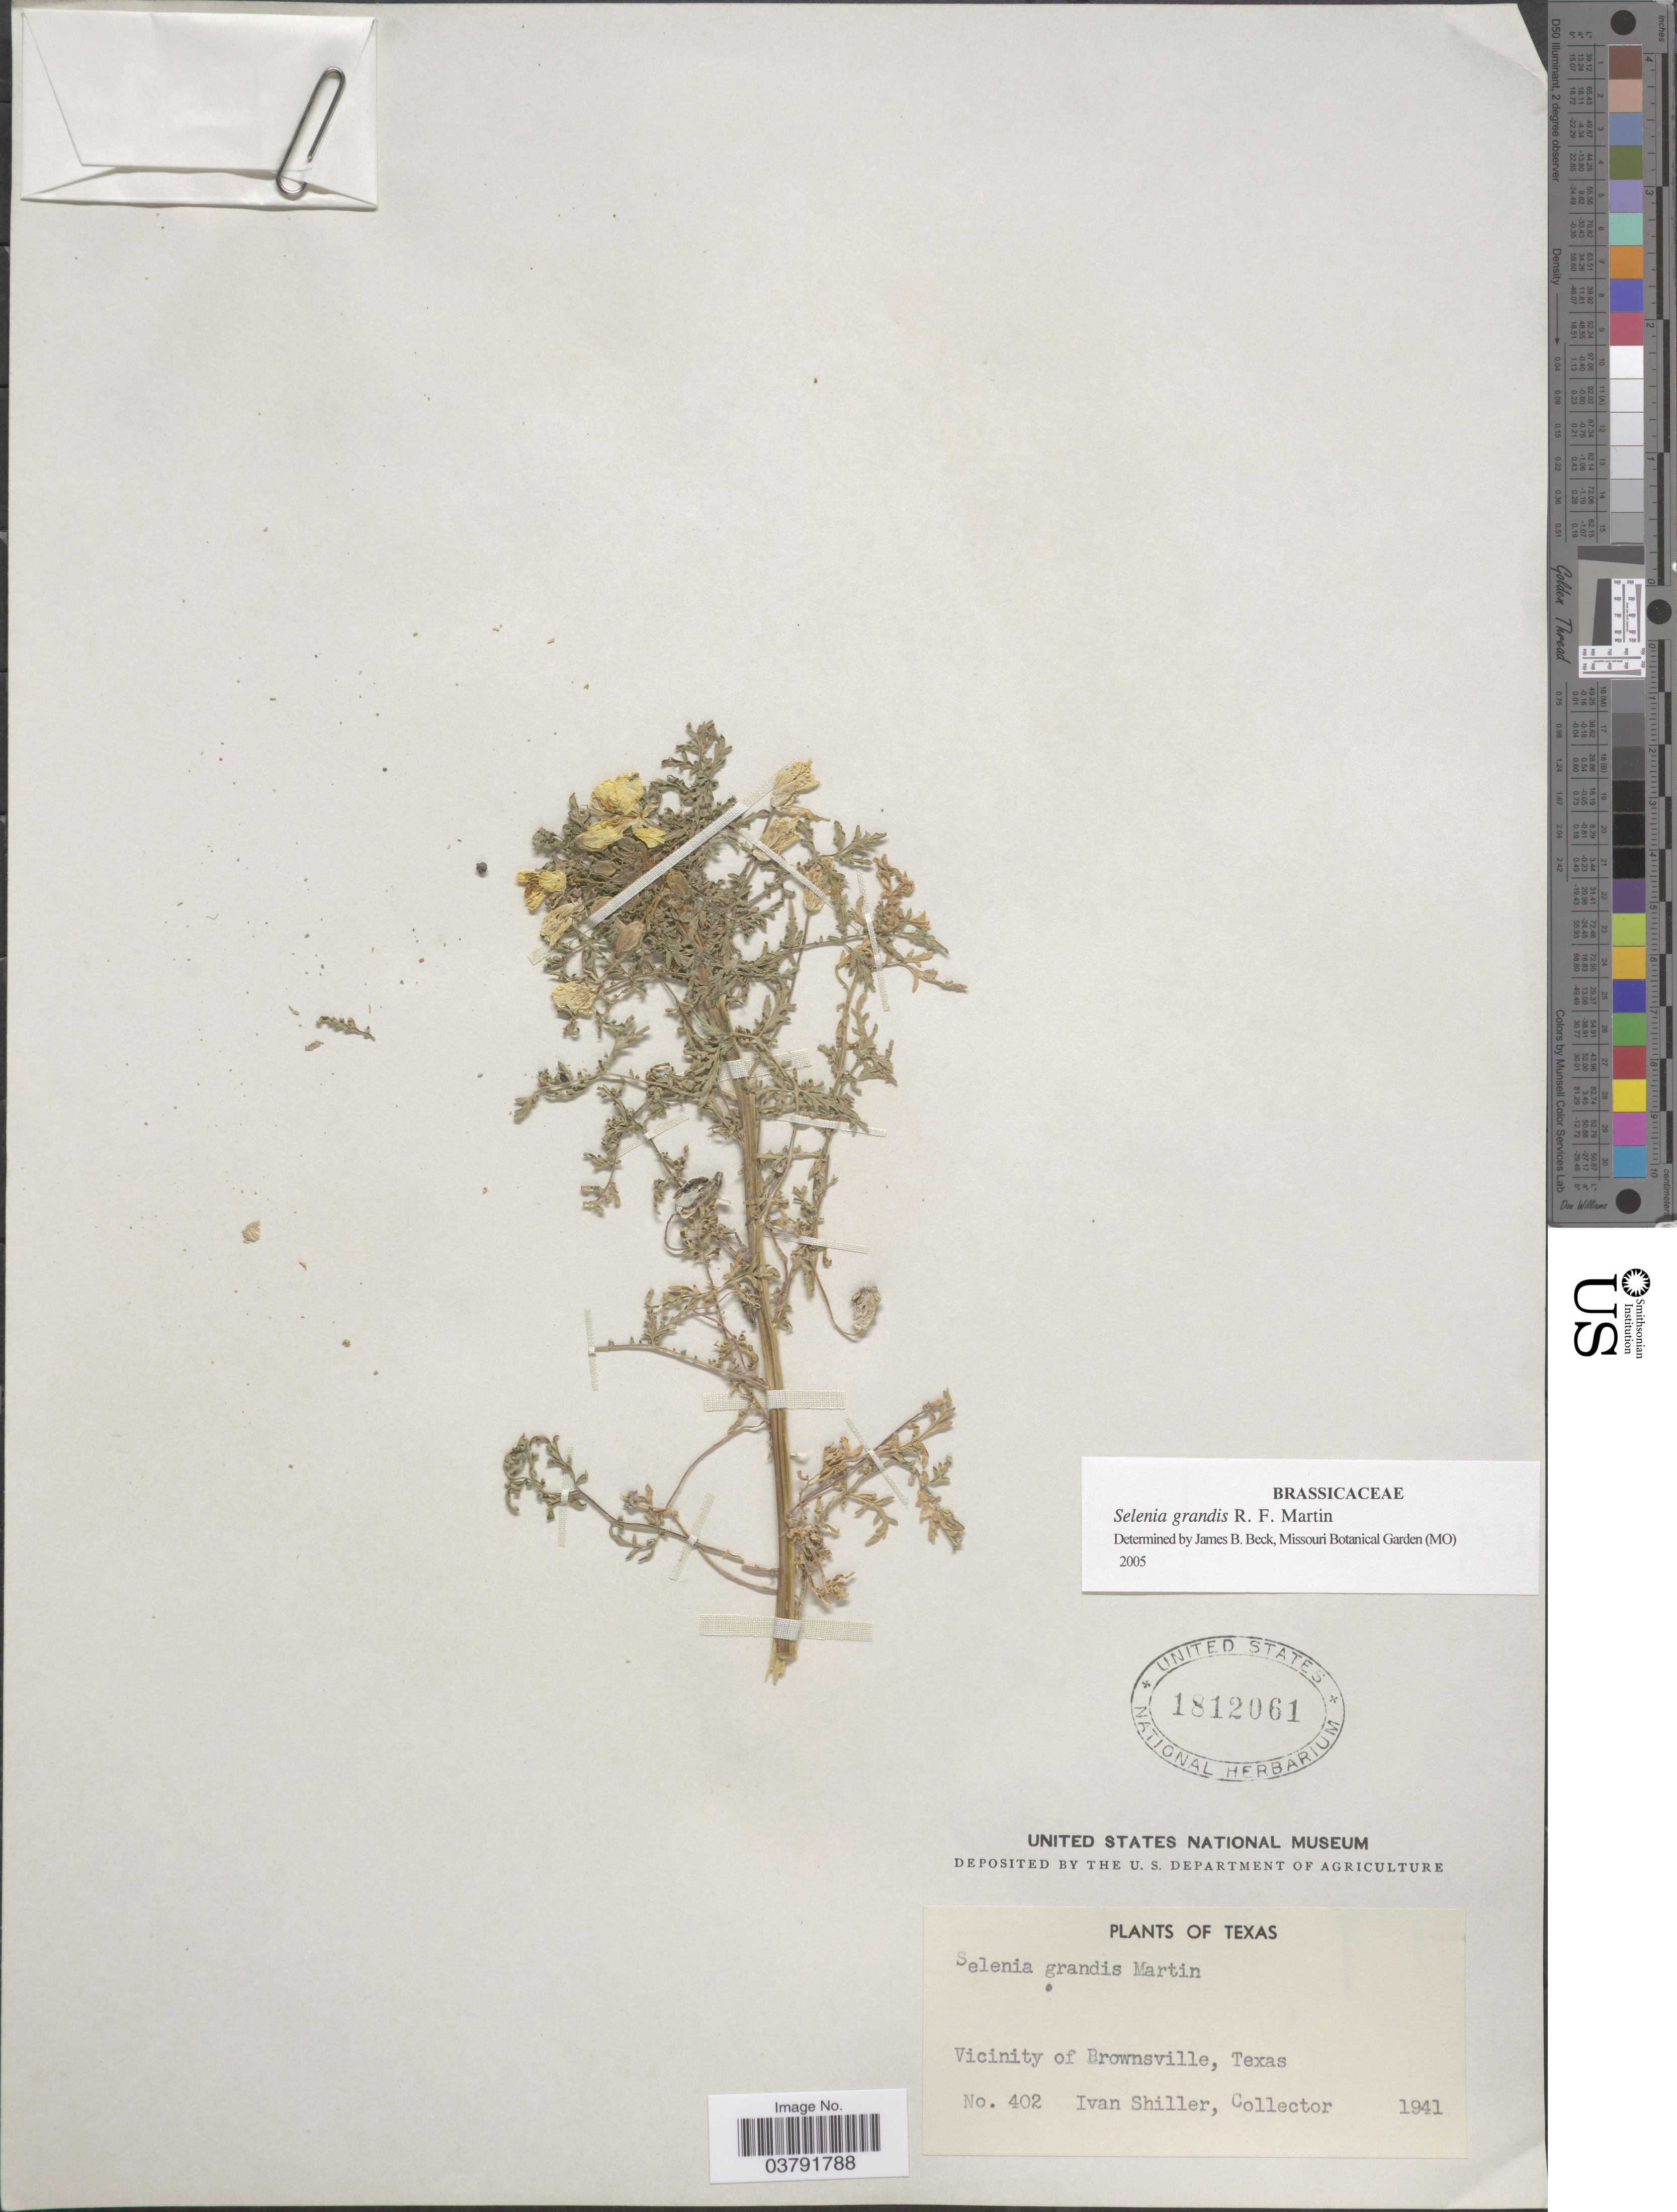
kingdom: Plantae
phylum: Tracheophyta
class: Magnoliopsida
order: Brassicales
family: Brassicaceae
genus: Selenia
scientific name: Selenia grandis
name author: R.F. Martin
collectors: I. Shiller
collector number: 402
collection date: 1941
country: United States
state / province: Texas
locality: Vicinity of Brownsville.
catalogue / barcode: US 1812061